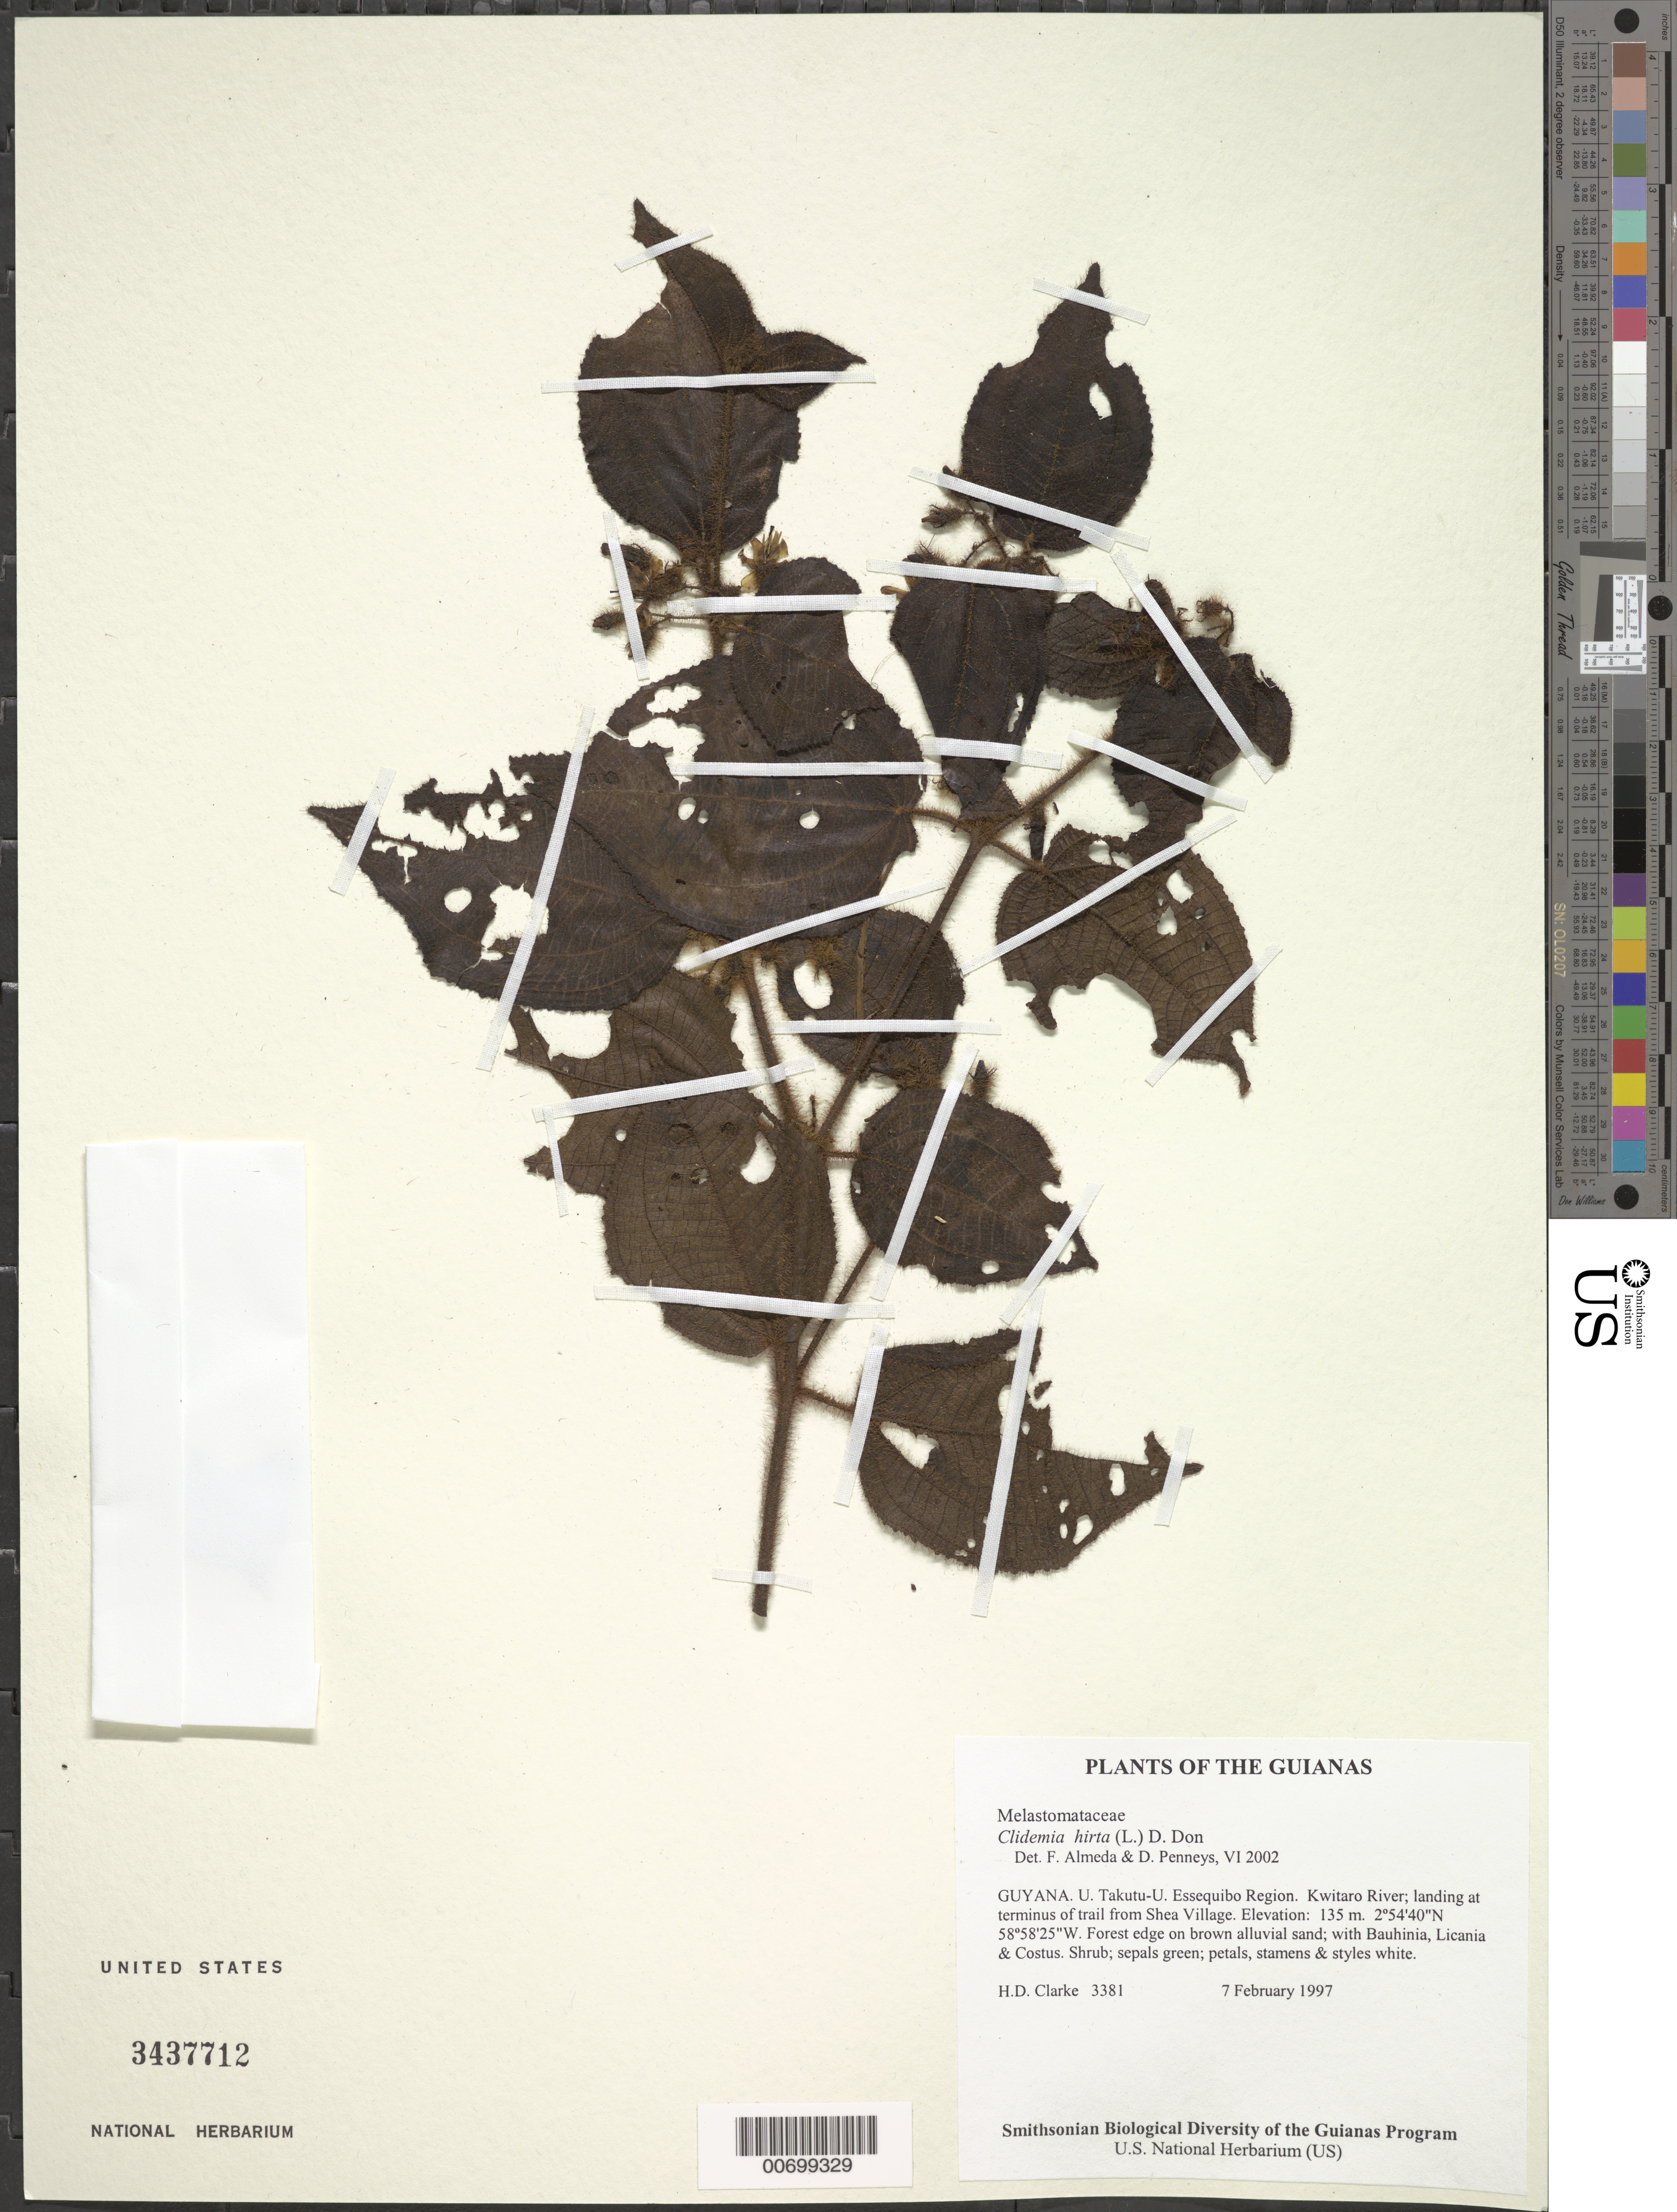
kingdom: Plantae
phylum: Tracheophyta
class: Magnoliopsida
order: Myrtales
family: Melastomataceae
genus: Clidemia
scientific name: Clidemia hirta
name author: (L.) D. Don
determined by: Almeda, F.; Penneys, D. S.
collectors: H. D. Clarke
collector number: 3381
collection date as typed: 7 February 1997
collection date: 1997-02-07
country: Guyana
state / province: U. Takutu-U. Essequibo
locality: Kwitaro River; landing at terminus of trail from Shea Village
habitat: Forest edge on brown alluvial sand; with Bauhinia, Licania & Costus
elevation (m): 135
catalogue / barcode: US 3437712